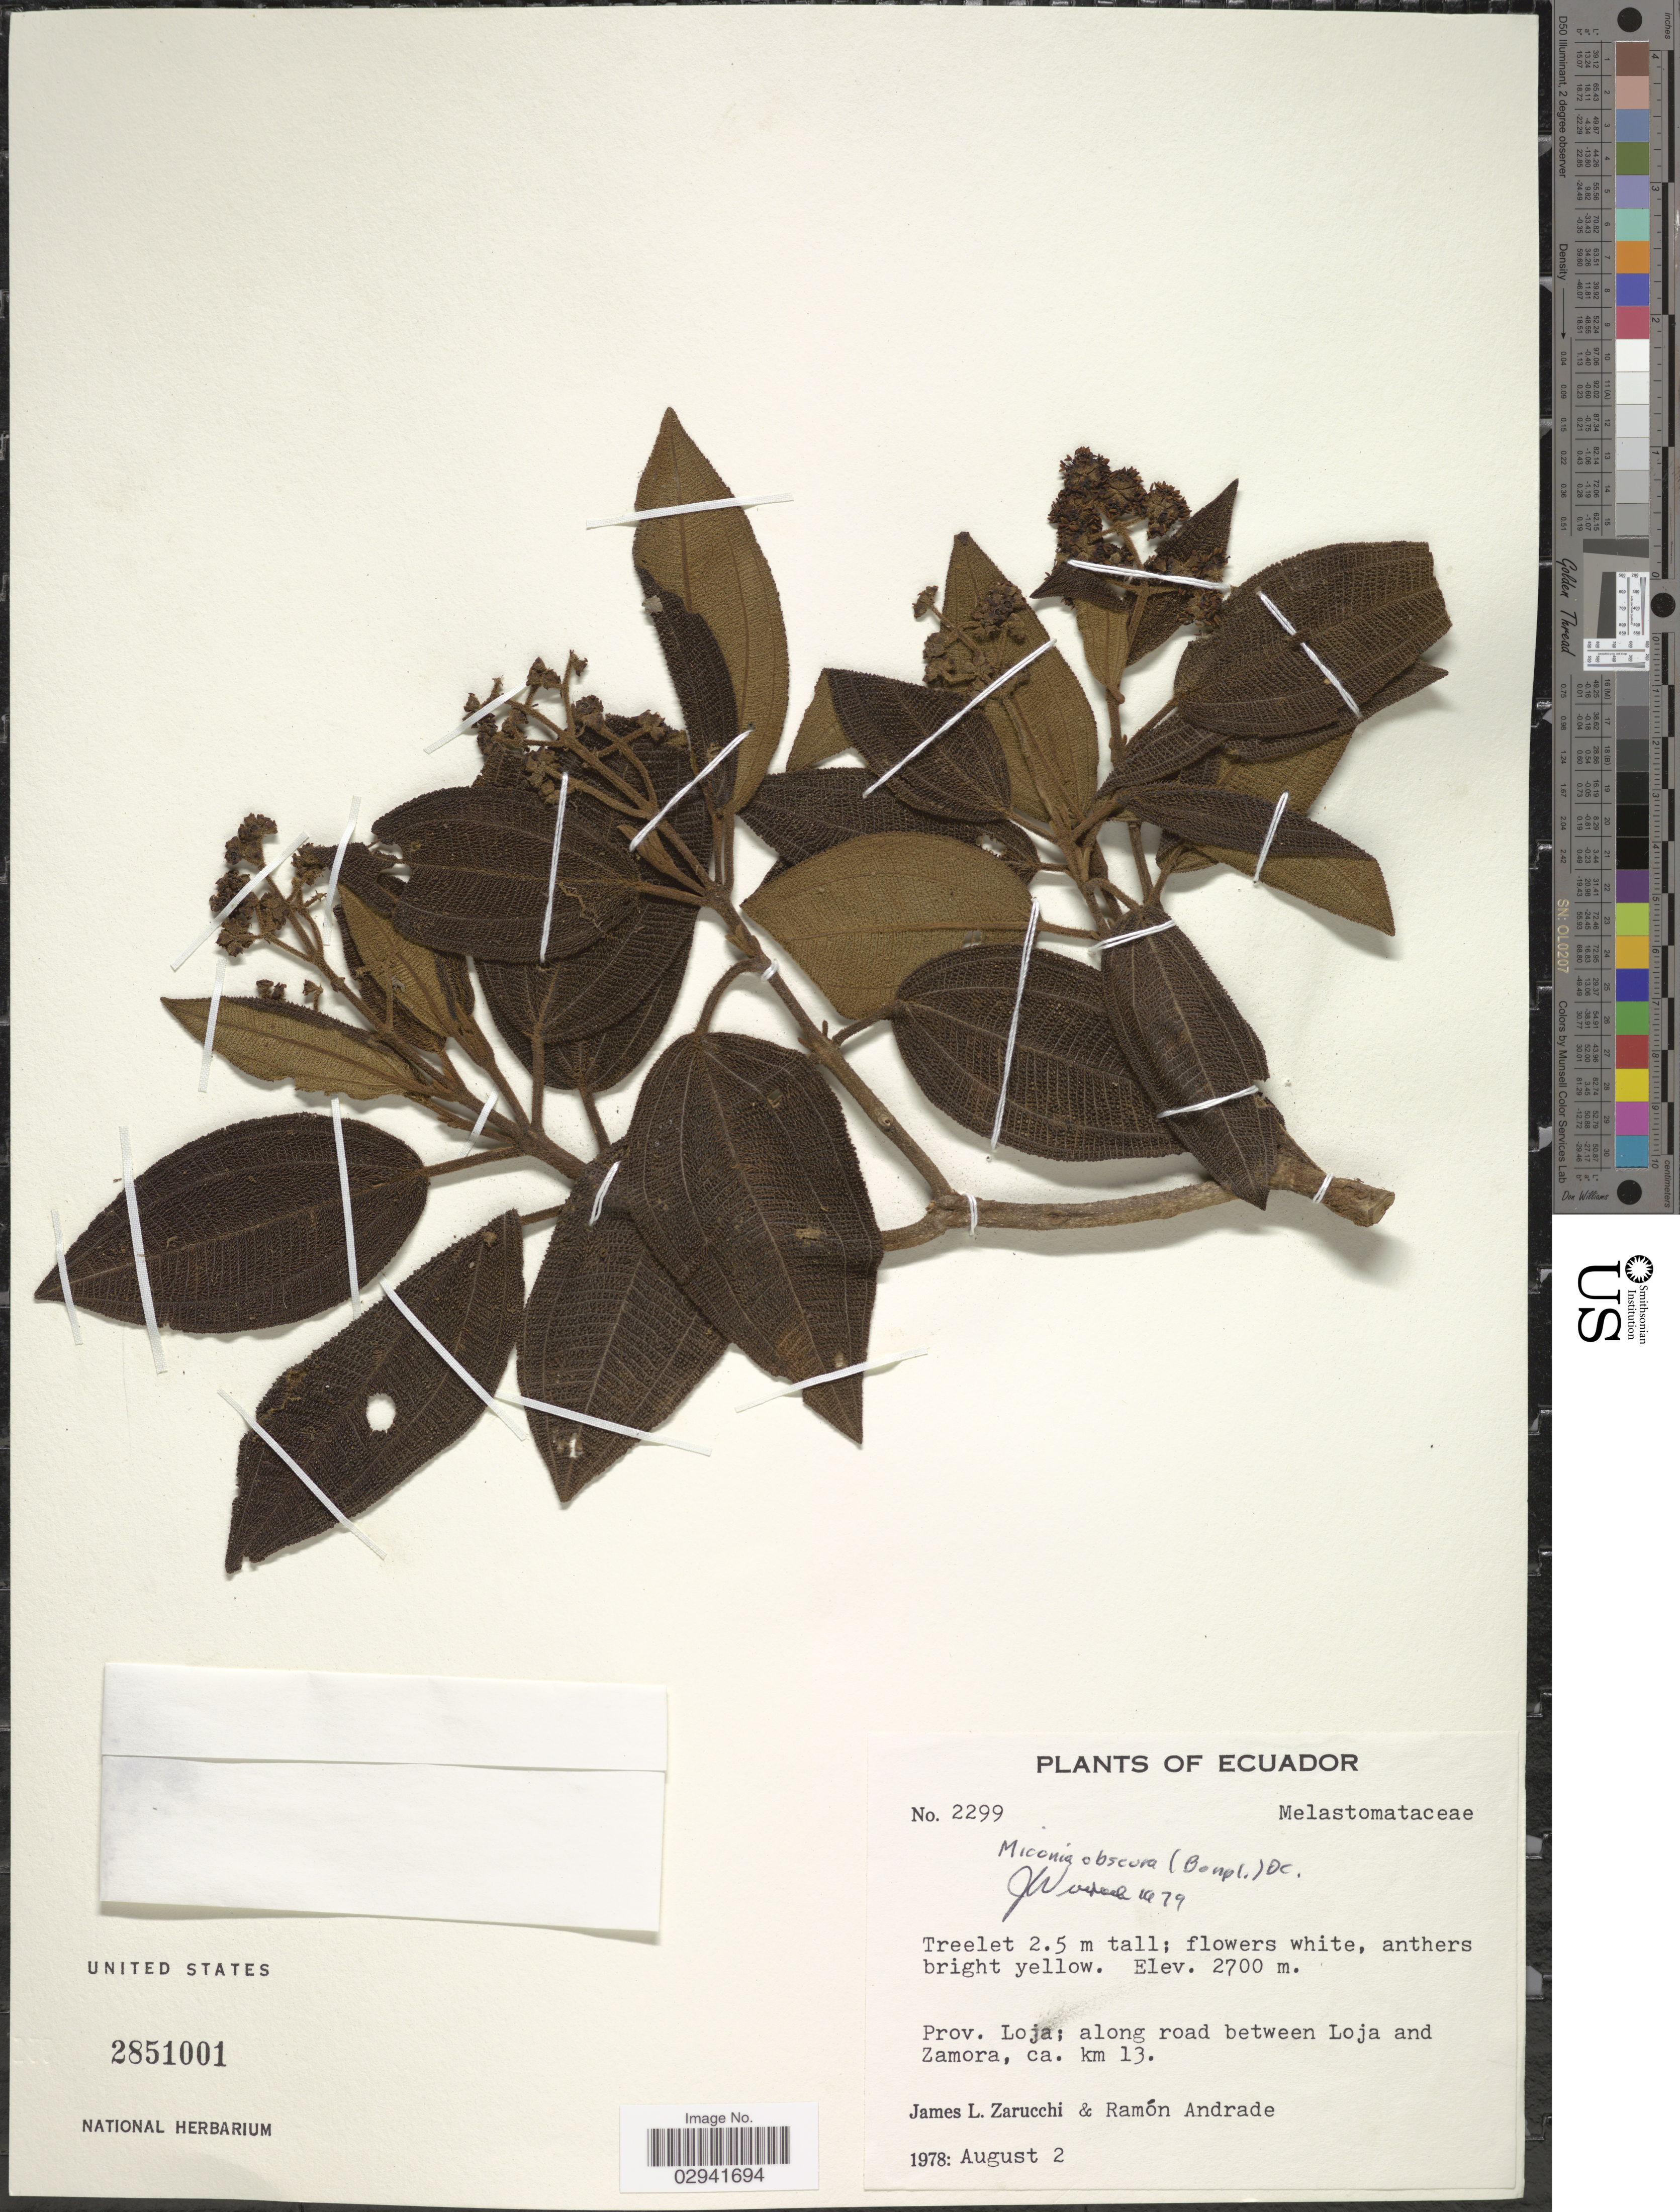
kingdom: Plantae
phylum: Tracheophyta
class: Magnoliopsida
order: Myrtales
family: Melastomataceae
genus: Miconia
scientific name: Miconia obscura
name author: (Bonpl.) Naudin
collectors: J. L. Zarucchi & R. Andrade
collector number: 2299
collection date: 1978-08-02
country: Ecuador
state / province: Loja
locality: Prov. Loja: along road between Loja an Zamora, ca. km 13.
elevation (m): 2700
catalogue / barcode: US 2851001